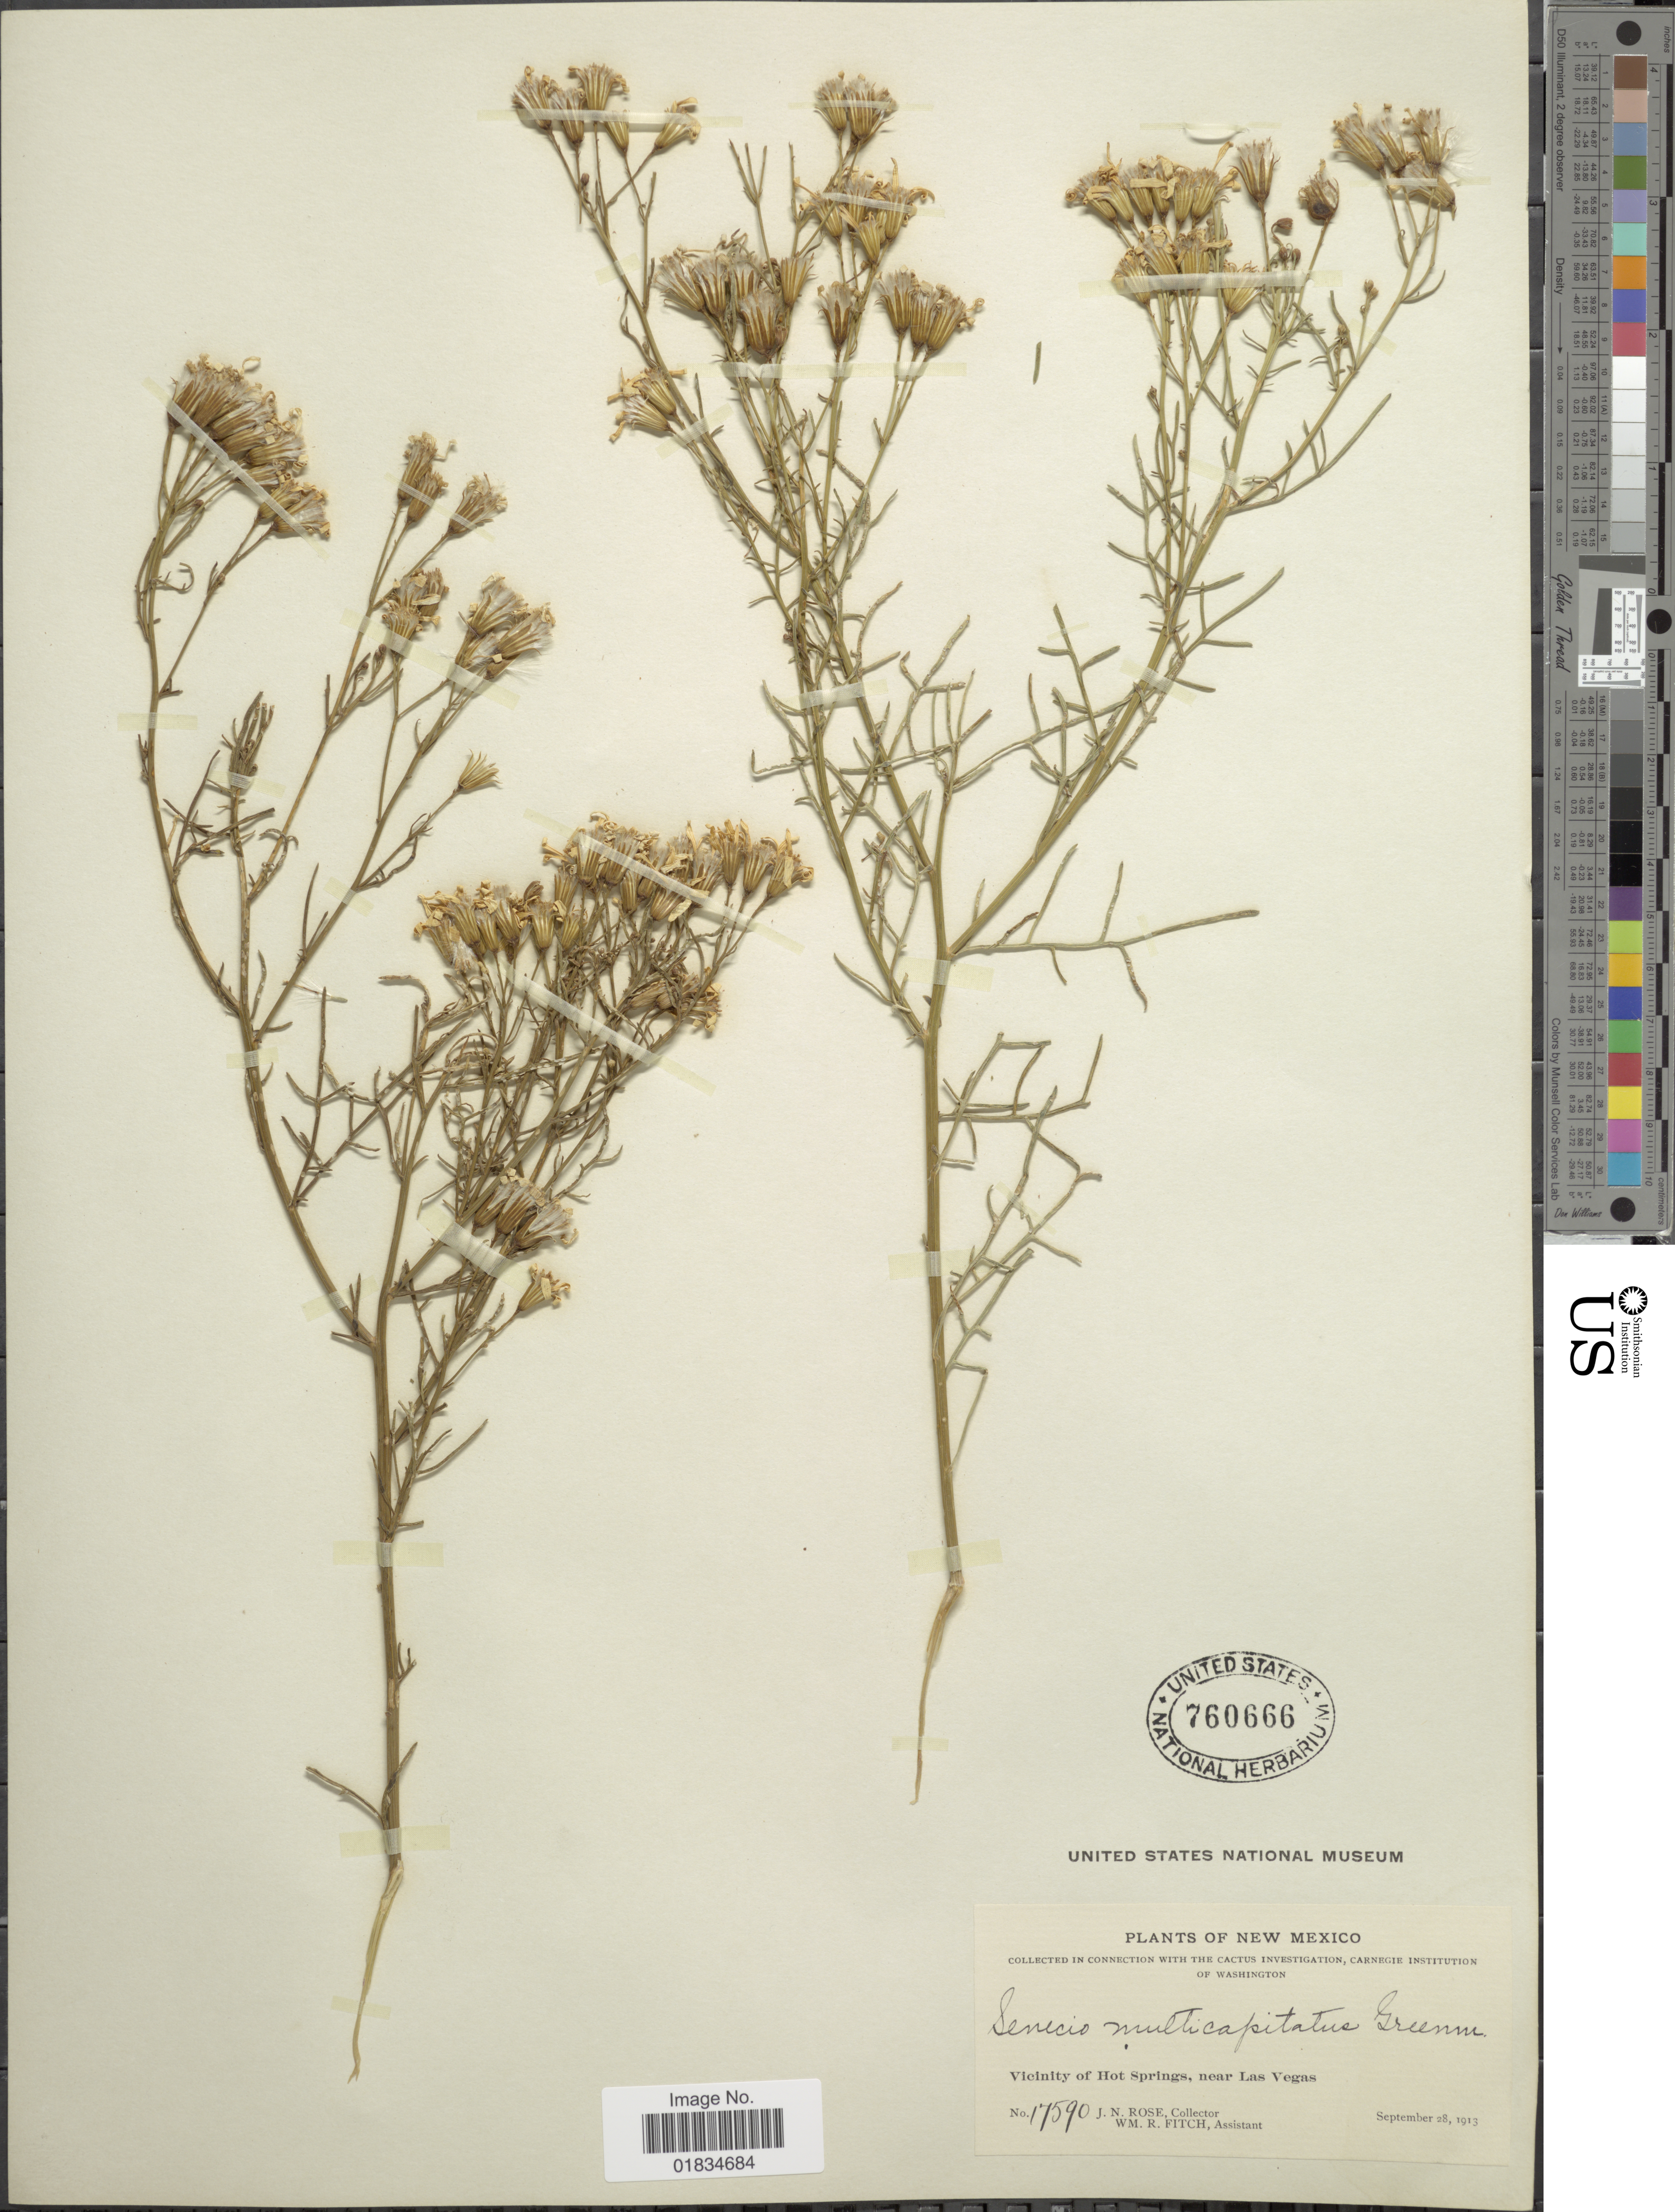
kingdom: Plantae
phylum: Tracheophyta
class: Magnoliopsida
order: Asterales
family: Asteraceae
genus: Senecio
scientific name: Senecio multicapitatus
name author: Greenm.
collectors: J. N. Rose & W. R. Fitch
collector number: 17590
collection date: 1913-09-28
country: United States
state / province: New Mexico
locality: Vicinity of Hot Springs, near Las Vegas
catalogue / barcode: US 760666